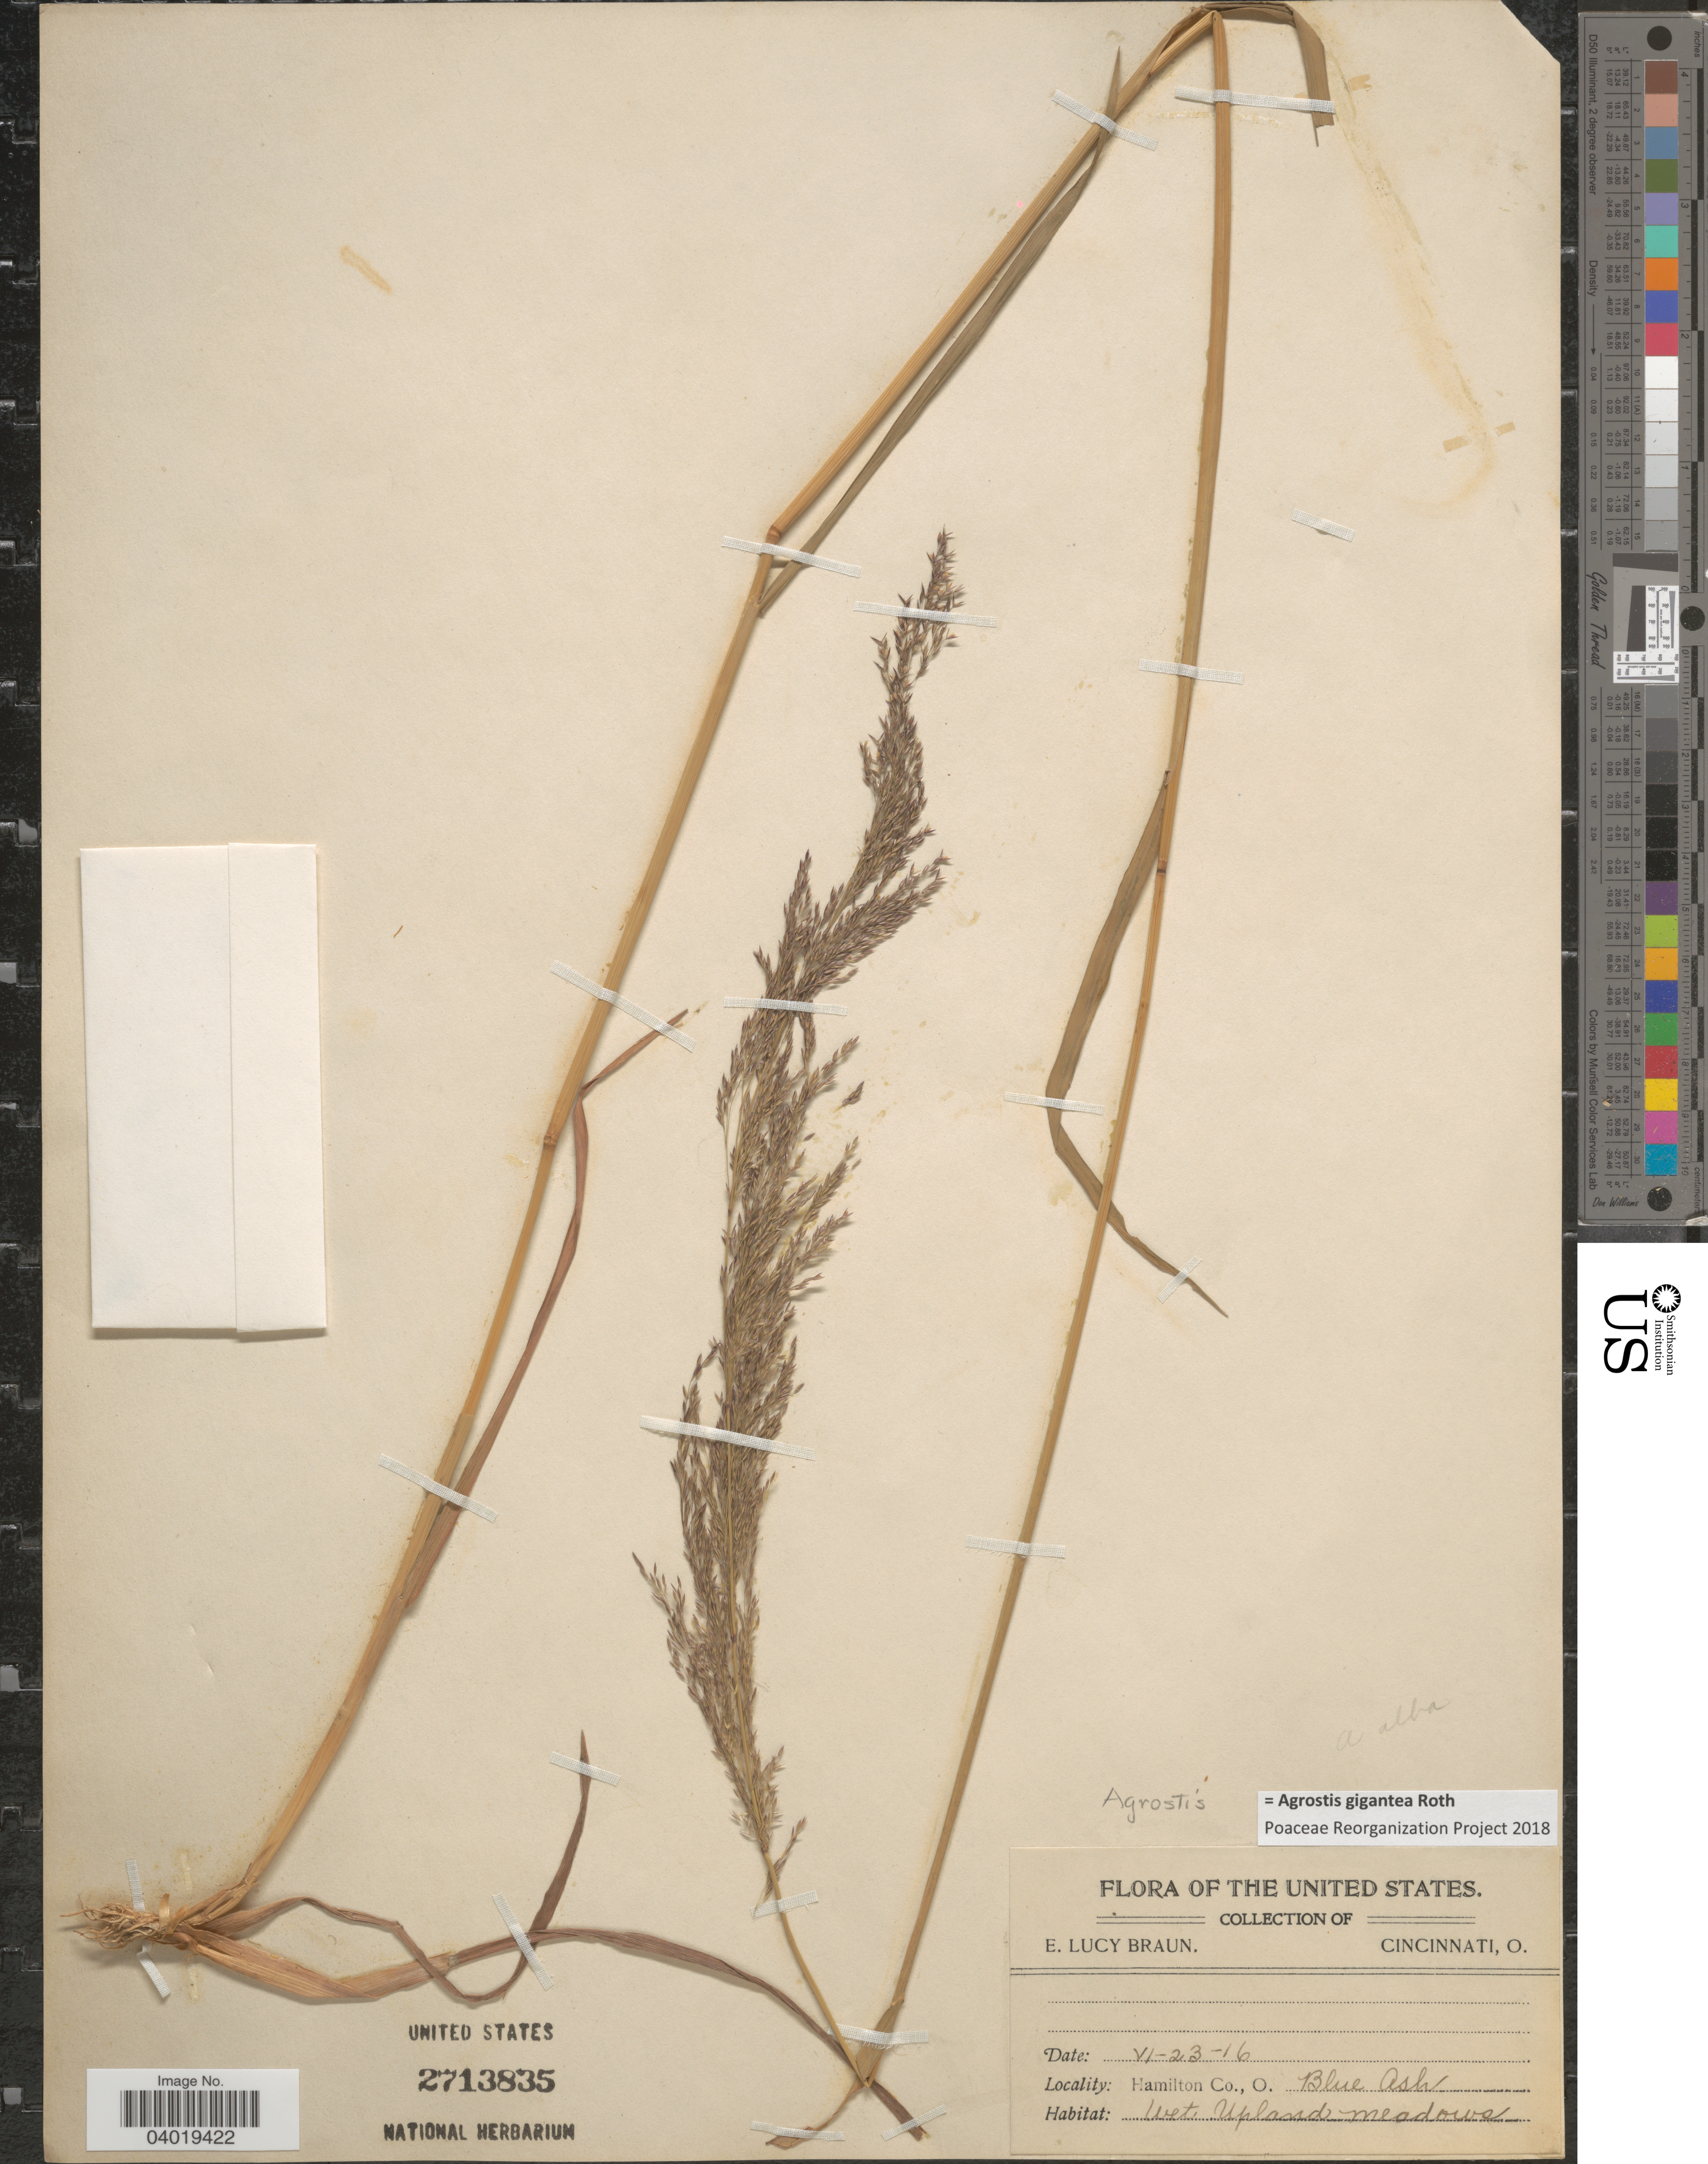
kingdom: Plantae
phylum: Tracheophyta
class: Liliopsida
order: Poales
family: Poaceae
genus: Agrostis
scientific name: Agrostis gigantea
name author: Roth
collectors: E. L. Braun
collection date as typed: Transcribed d/m/y: 23/6/16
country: United States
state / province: Ohio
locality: Hamilton Co., Blue Ash. Wet Upland meadows.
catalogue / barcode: US 2713835